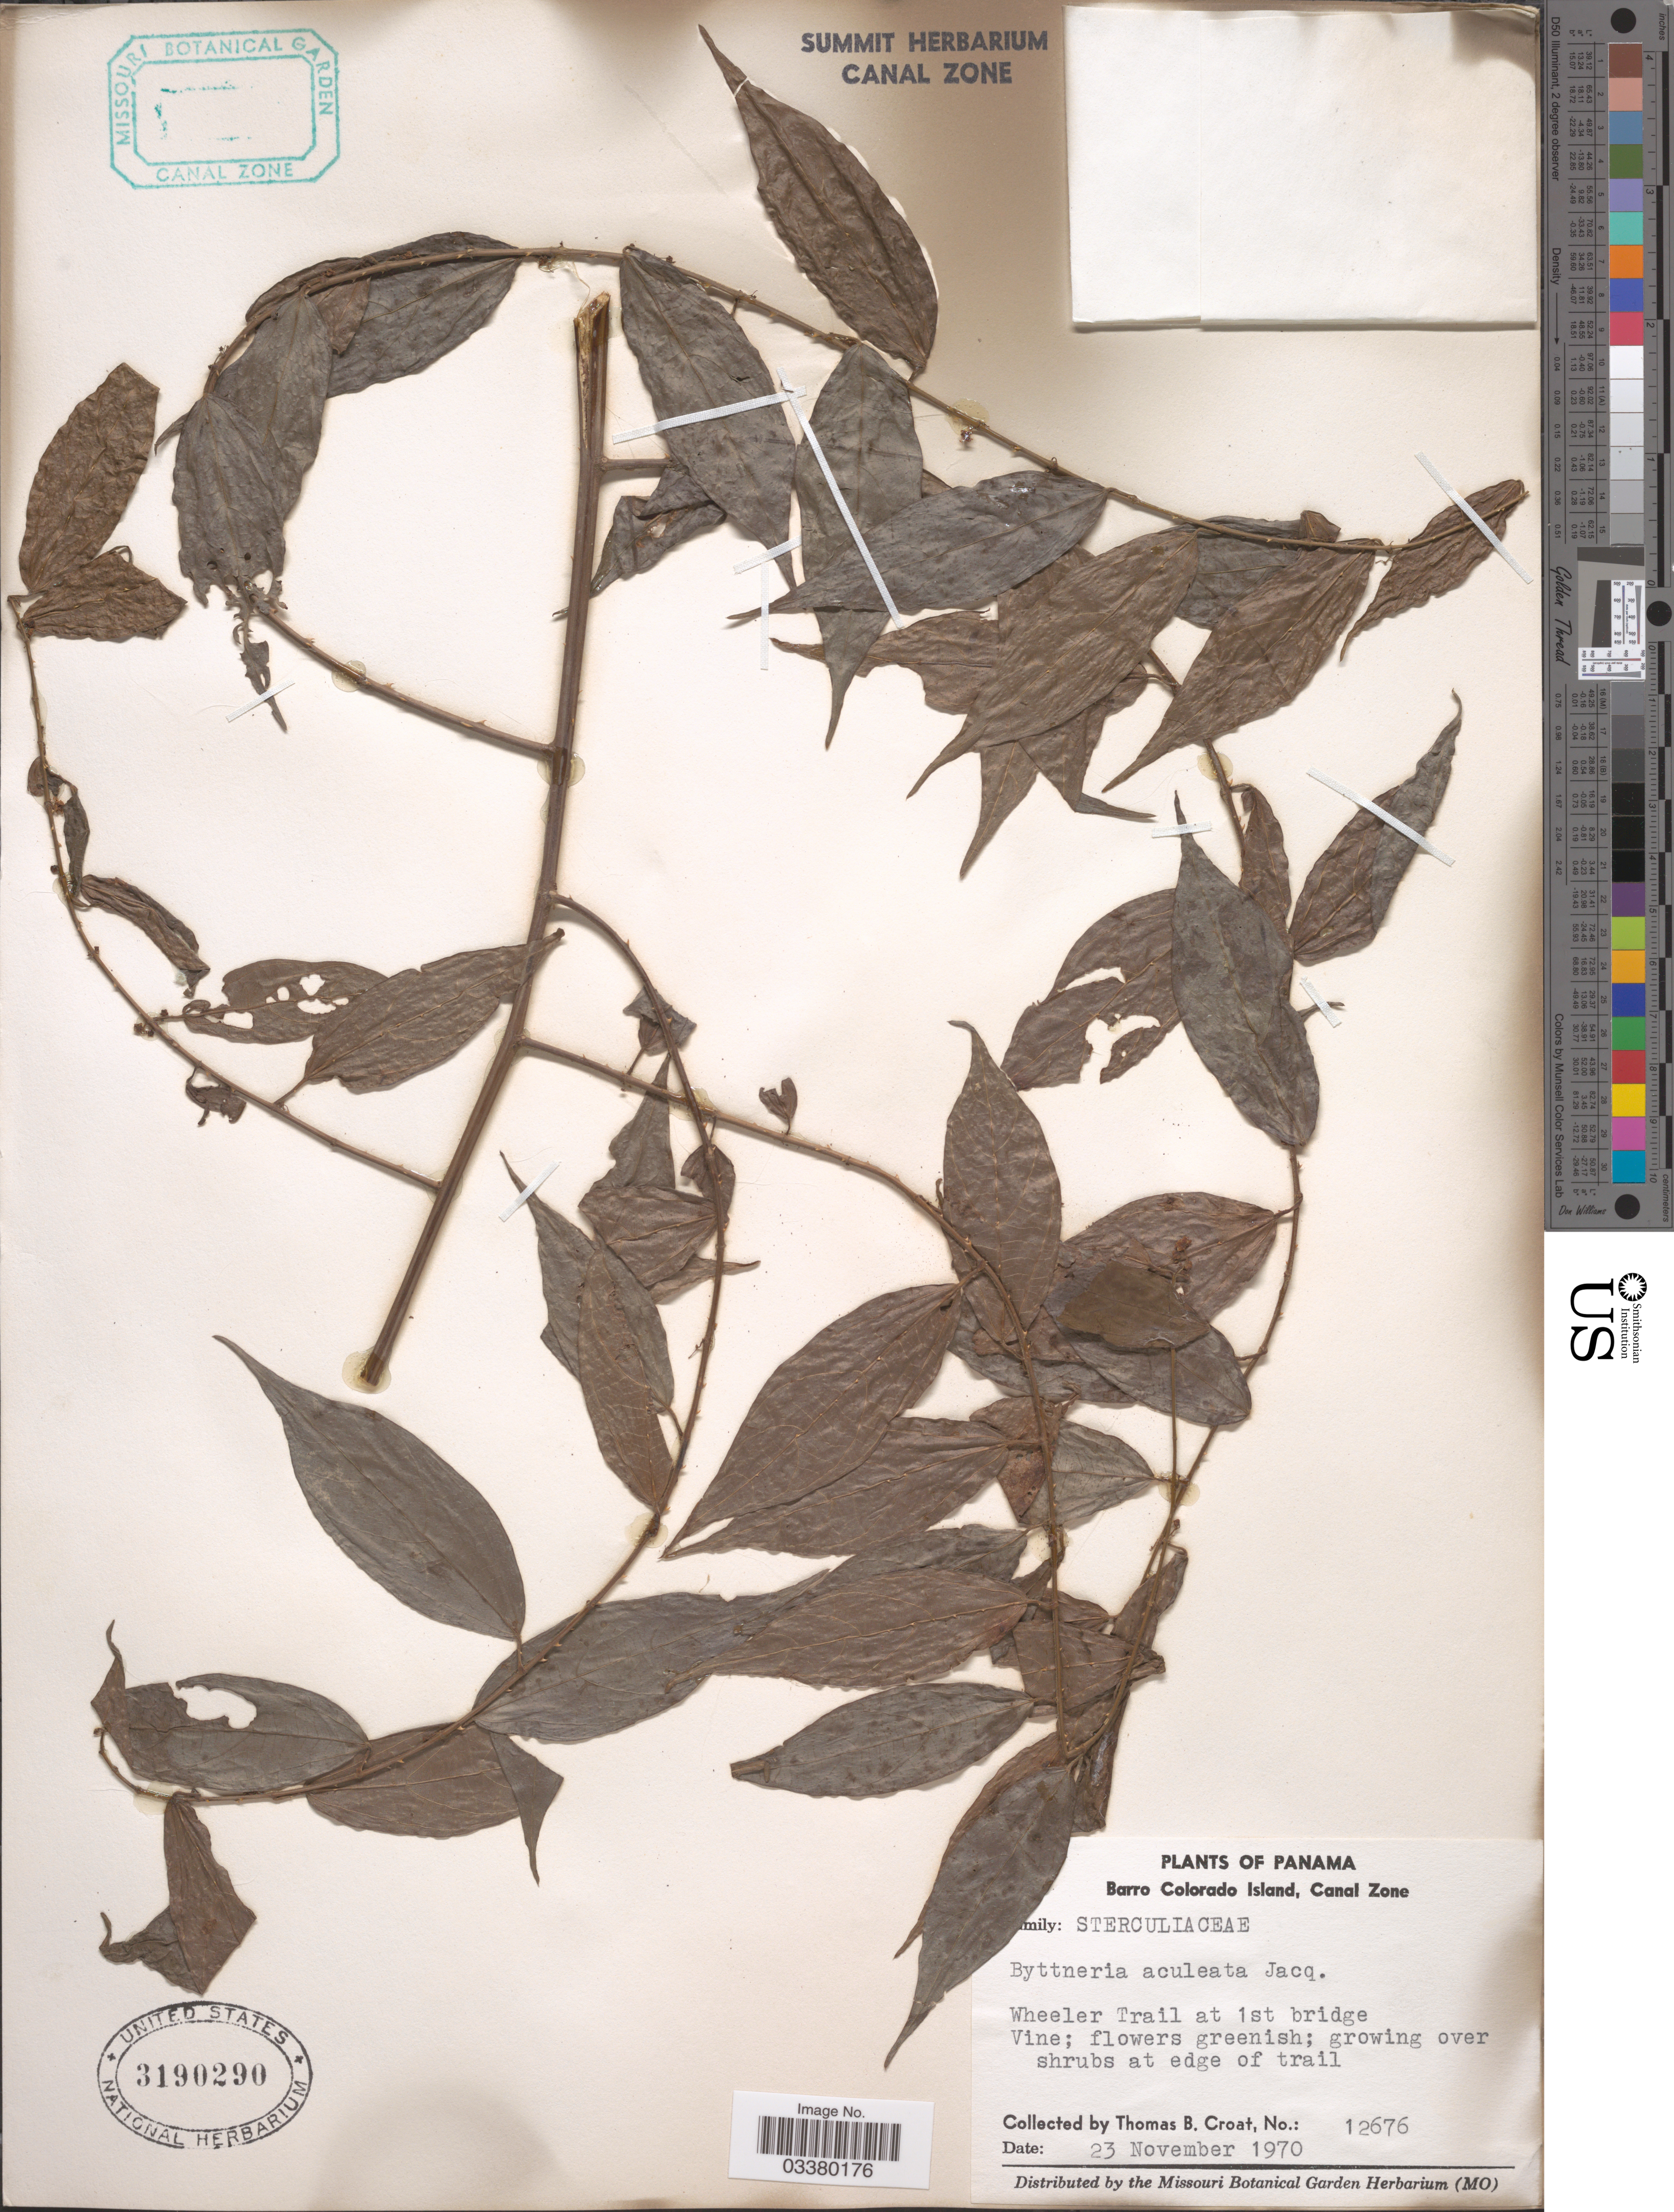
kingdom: Plantae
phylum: Tracheophyta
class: Magnoliopsida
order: Malvales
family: Malvaceae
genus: Byttneria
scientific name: Byttneria aculeata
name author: (Jacq.) Jacq.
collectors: T. B. Croat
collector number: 12676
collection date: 1970-11-23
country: Panama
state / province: Panamá Oeste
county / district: Canal Zone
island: Barro Colorado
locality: Barro Colorado Island, Canal Zone. Wheeler Trail at 1st bridge.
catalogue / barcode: US 3190290